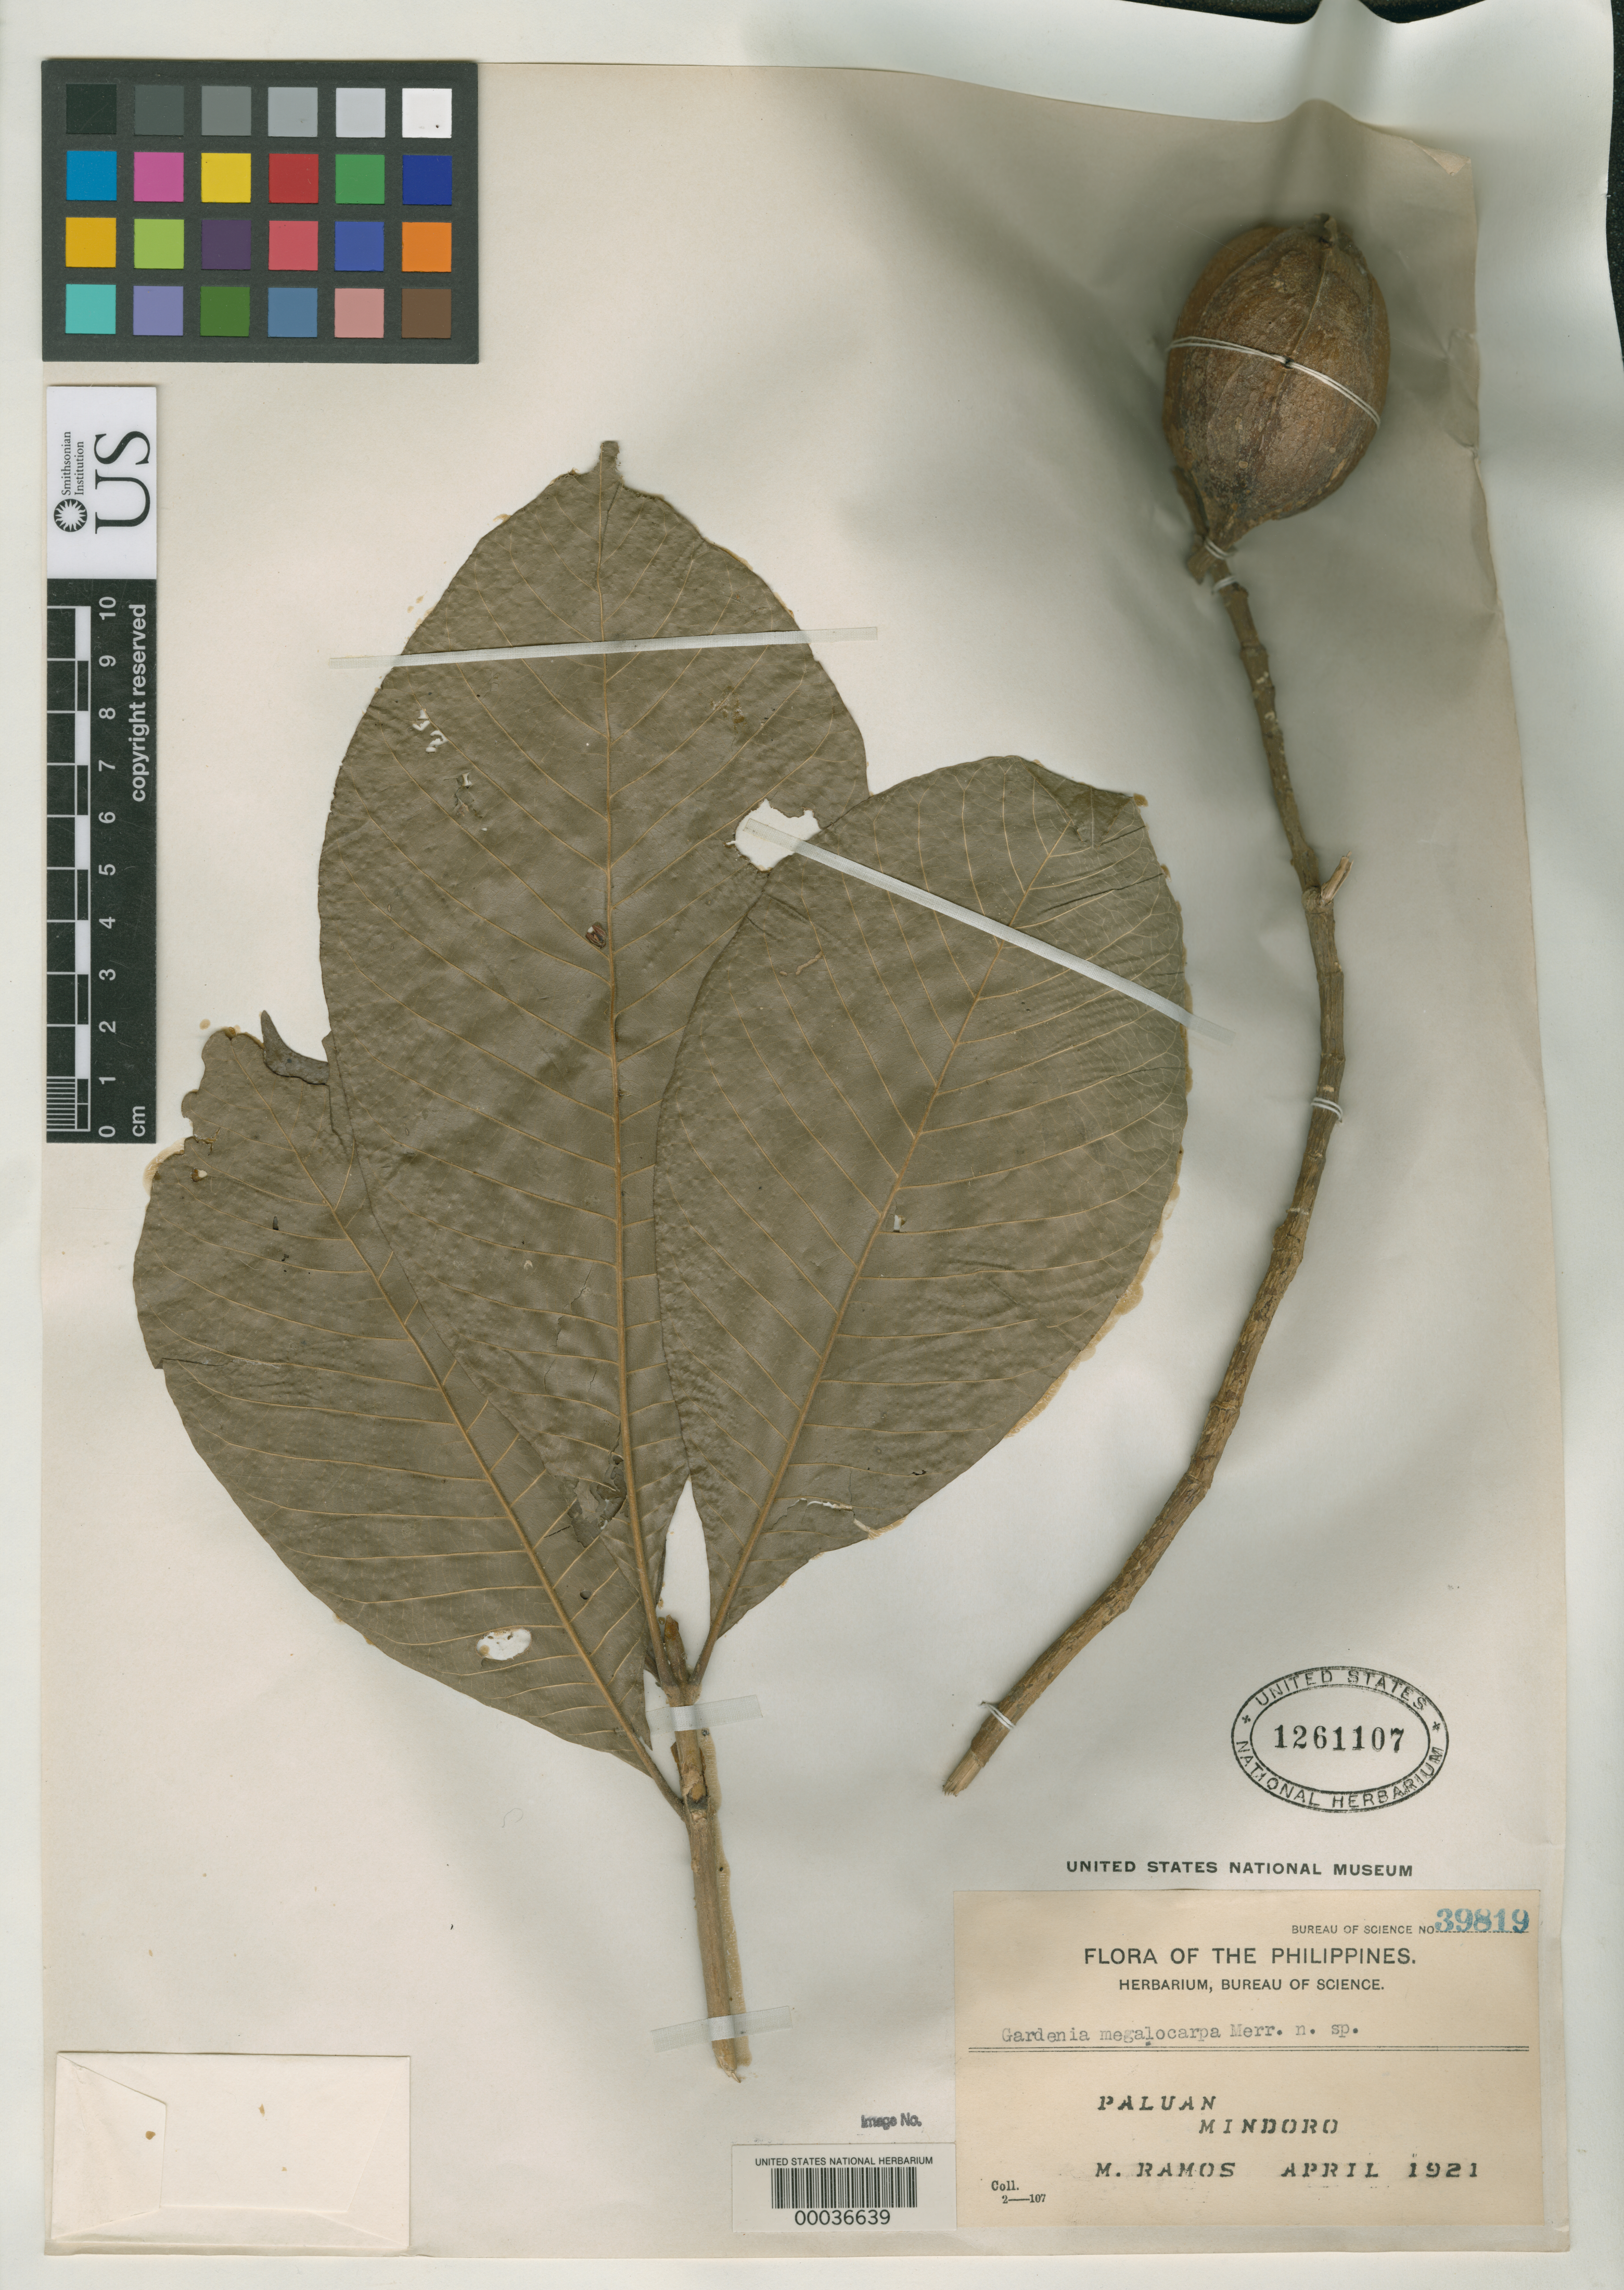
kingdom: Plantae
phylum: Tracheophyta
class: Magnoliopsida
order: Gentianales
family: Rubiaceae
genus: Gardenia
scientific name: Gardenia megalocarpa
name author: Merr.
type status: Isotype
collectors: M. Ramos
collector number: Bur. Sci. 39819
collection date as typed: Apr 1921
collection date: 1921-04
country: Philippines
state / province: Mimaropa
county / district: Mindoro Occidental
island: Mindoro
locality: Paluan.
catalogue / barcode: US 1261107